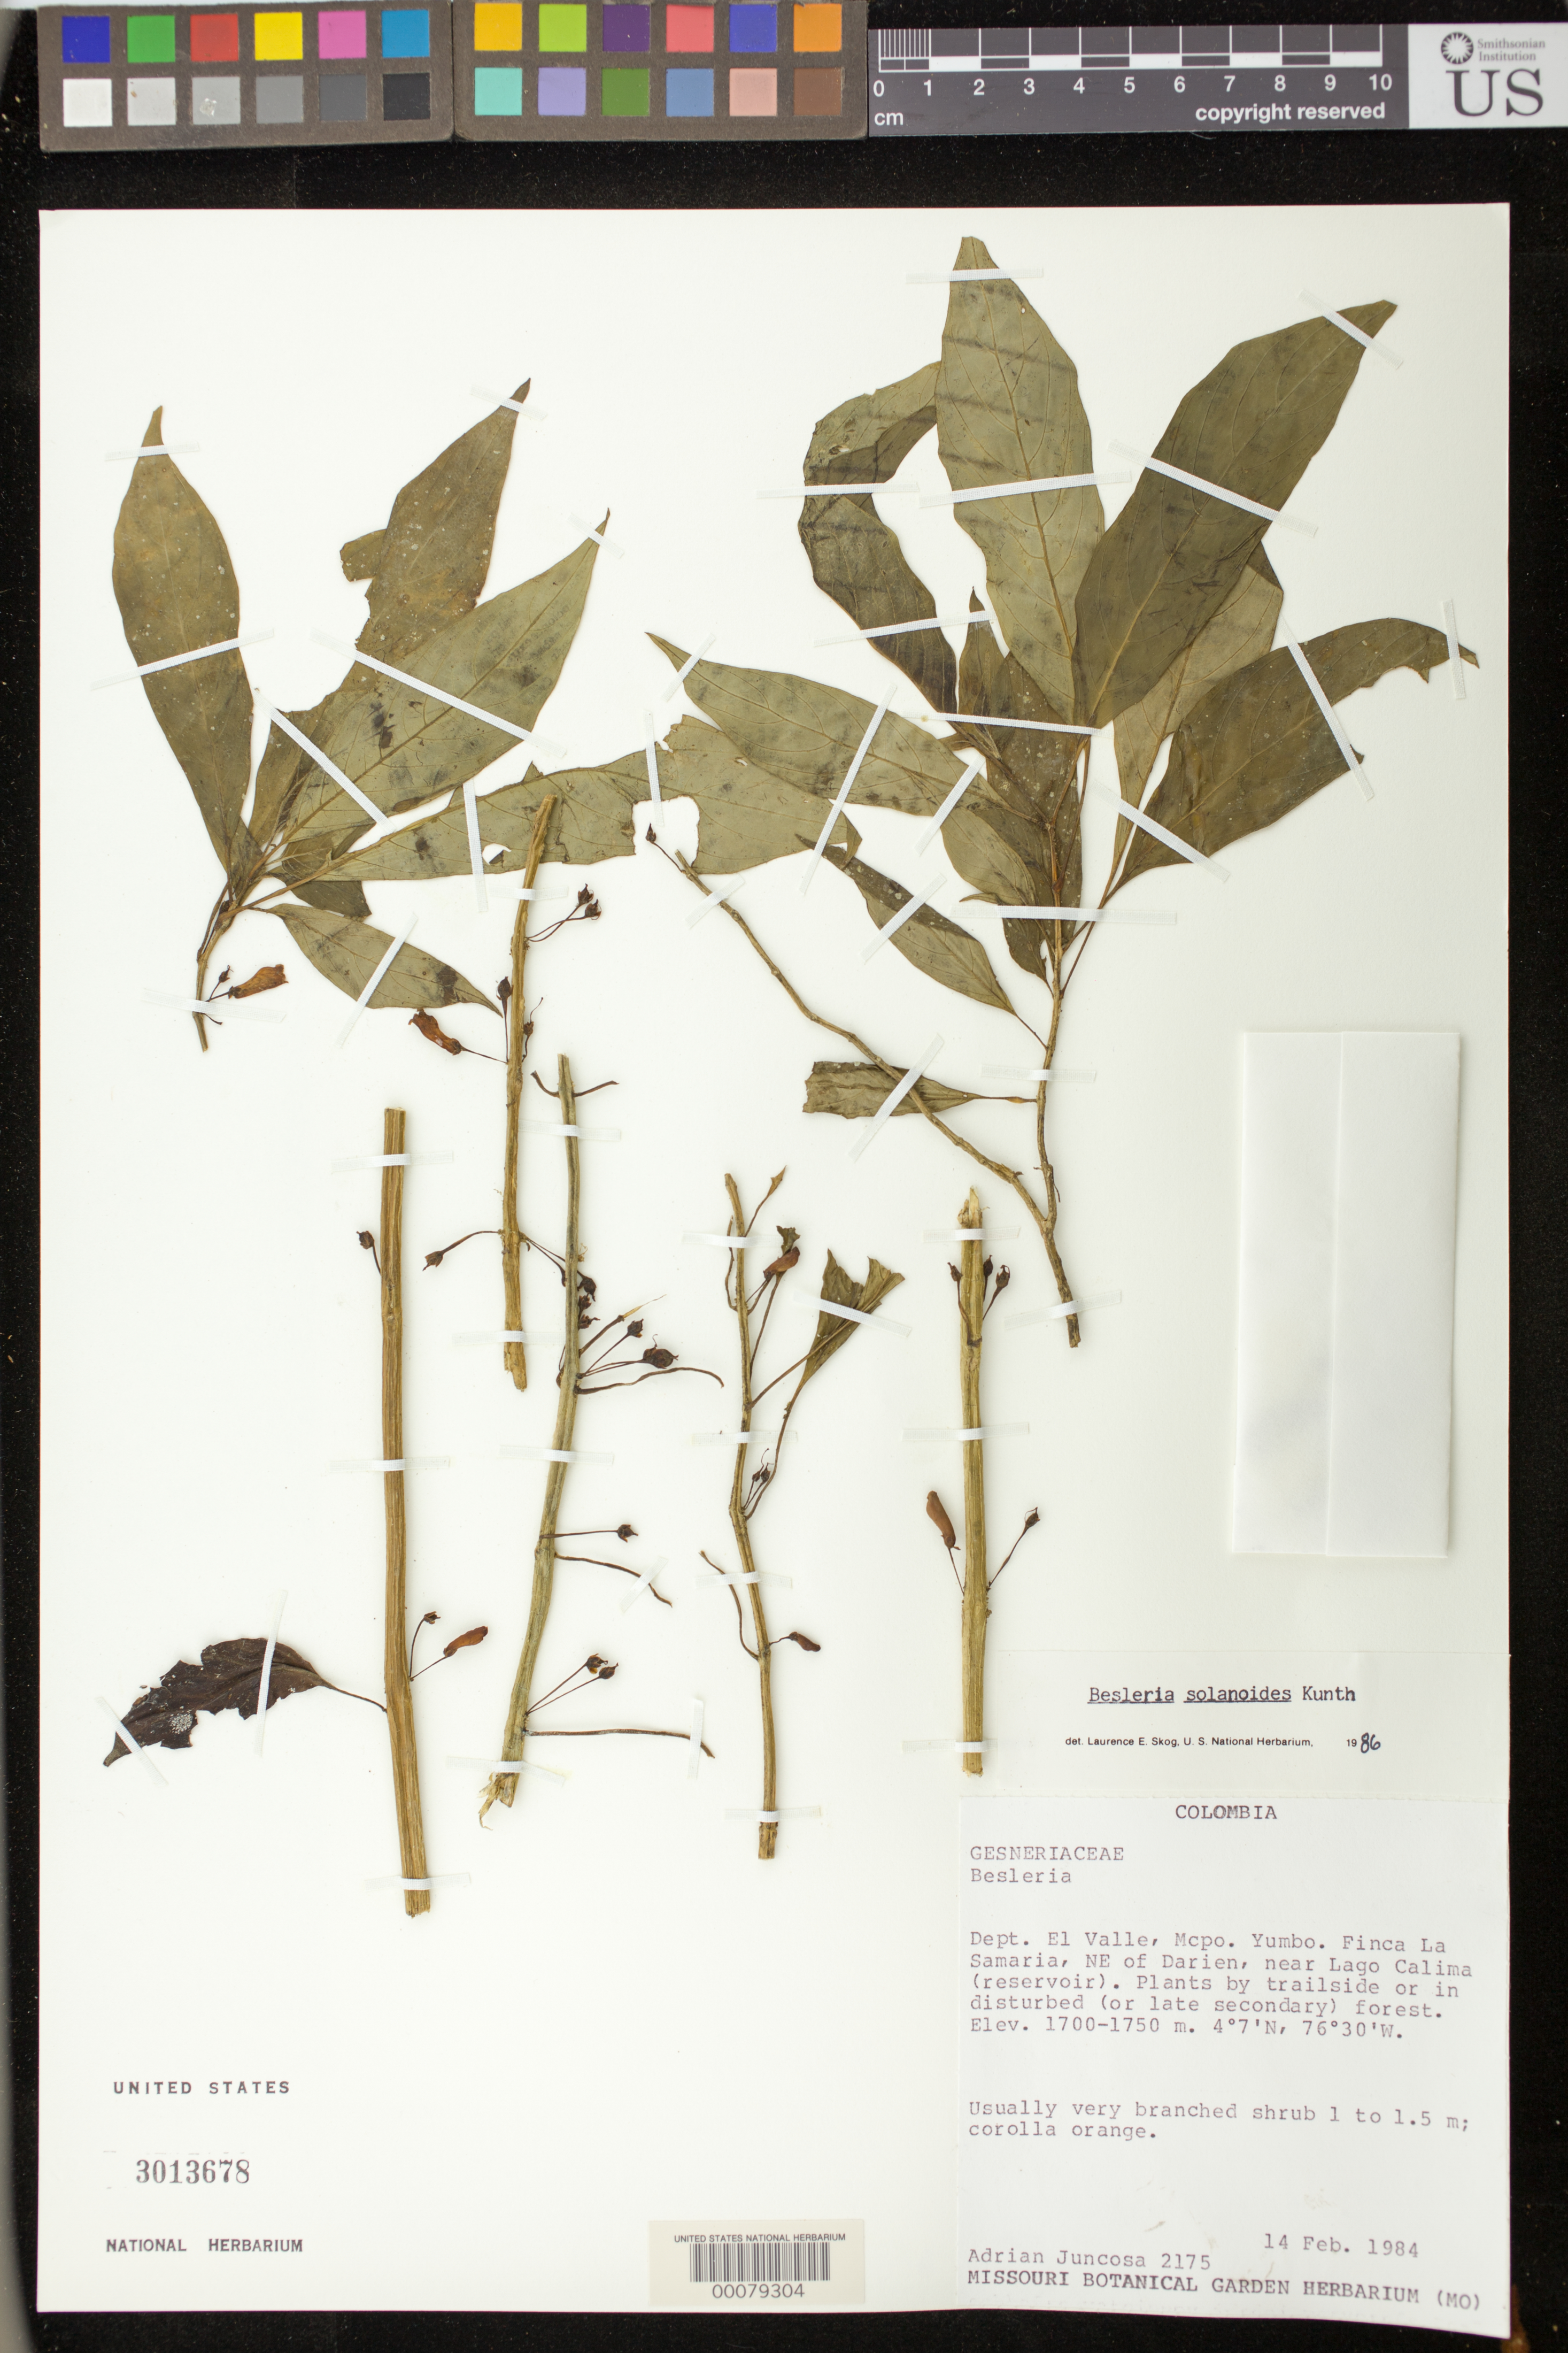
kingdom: Plantae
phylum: Tracheophyta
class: Magnoliopsida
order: Lamiales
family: Gesneriaceae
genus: Besleria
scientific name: Besleria solanoides var. solanoides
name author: Kunth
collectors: A. Juncosa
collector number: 2175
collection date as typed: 14 Feb 1984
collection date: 1984-02-14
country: Colombia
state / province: Valle del Cauca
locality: Mcpo Yumbo, Finca La Samaria, NE of Darien, near Lago Calima (reservoir)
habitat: Plants by trailside or in disturbed (or late secondary) forest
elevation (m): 1700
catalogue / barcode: US 3013678